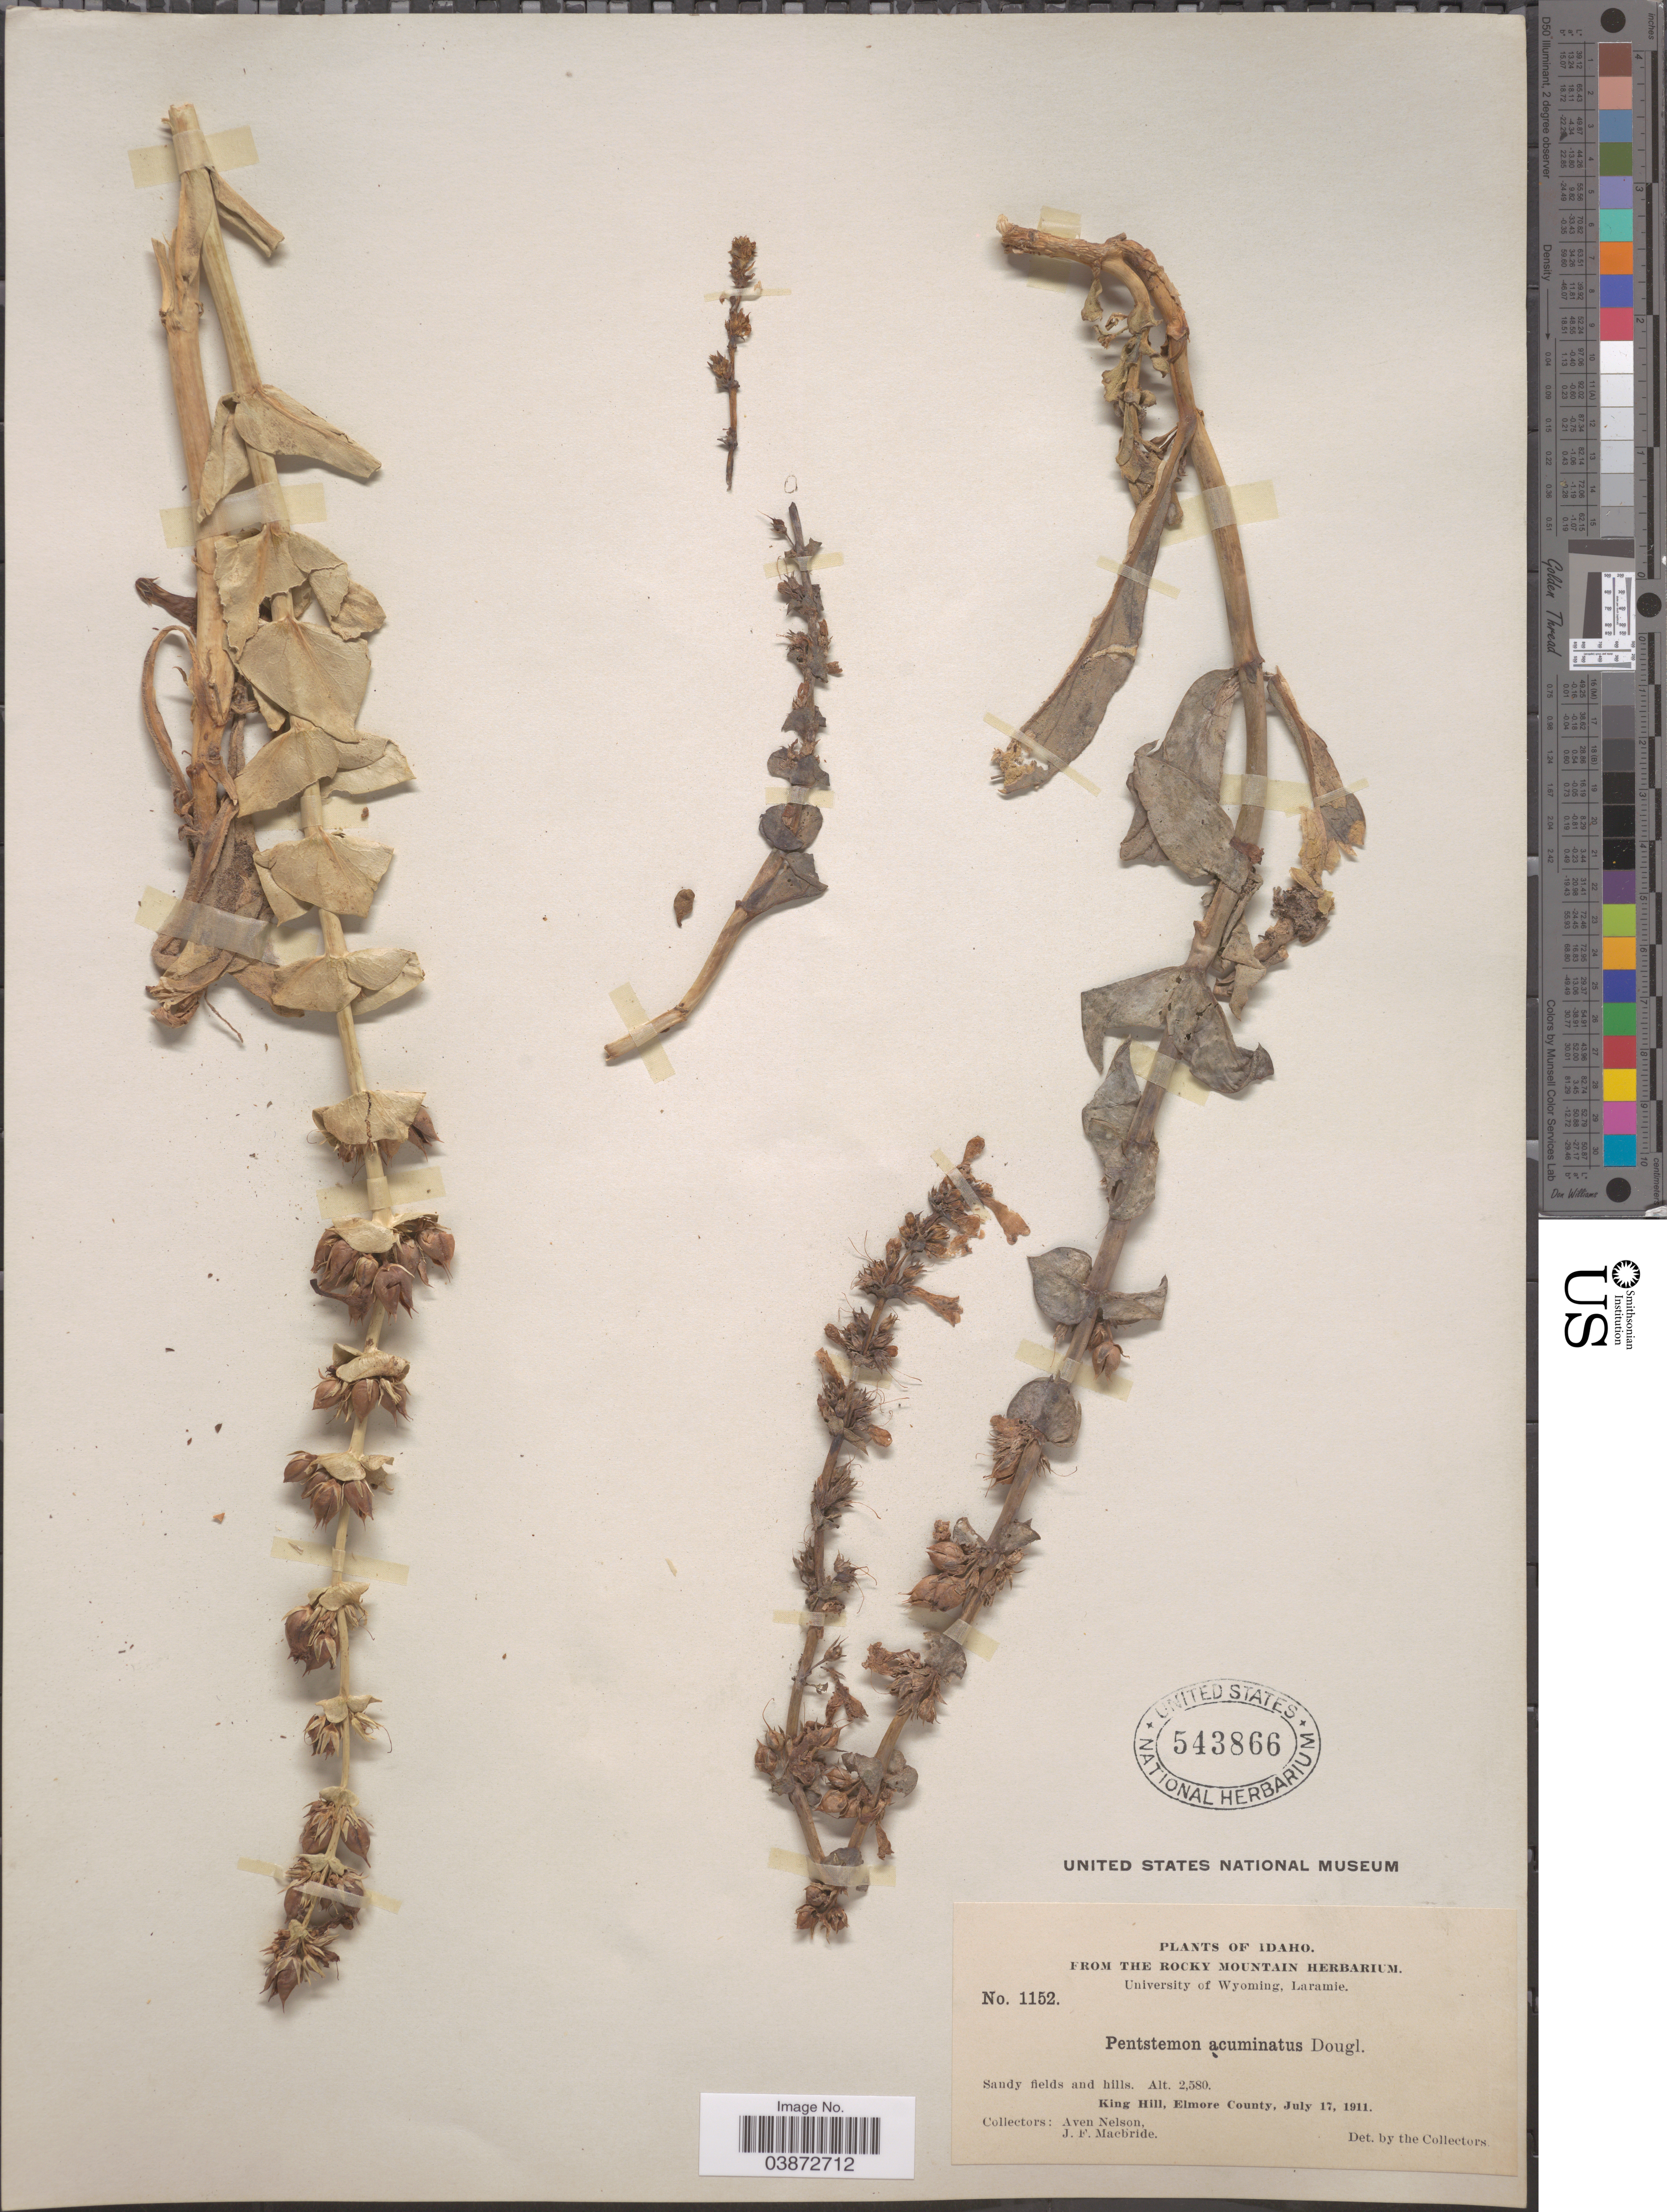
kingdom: Plantae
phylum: Tracheophyta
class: Magnoliopsida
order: Lamiales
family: Plantaginaceae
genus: Penstemon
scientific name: Penstemon acuminatus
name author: Greene ex Lindl.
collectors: A. Nelson & J. F. Macbride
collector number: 1152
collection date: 1911-07-17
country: United States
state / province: Idaho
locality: King Hill, Elmore County.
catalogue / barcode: US 543866